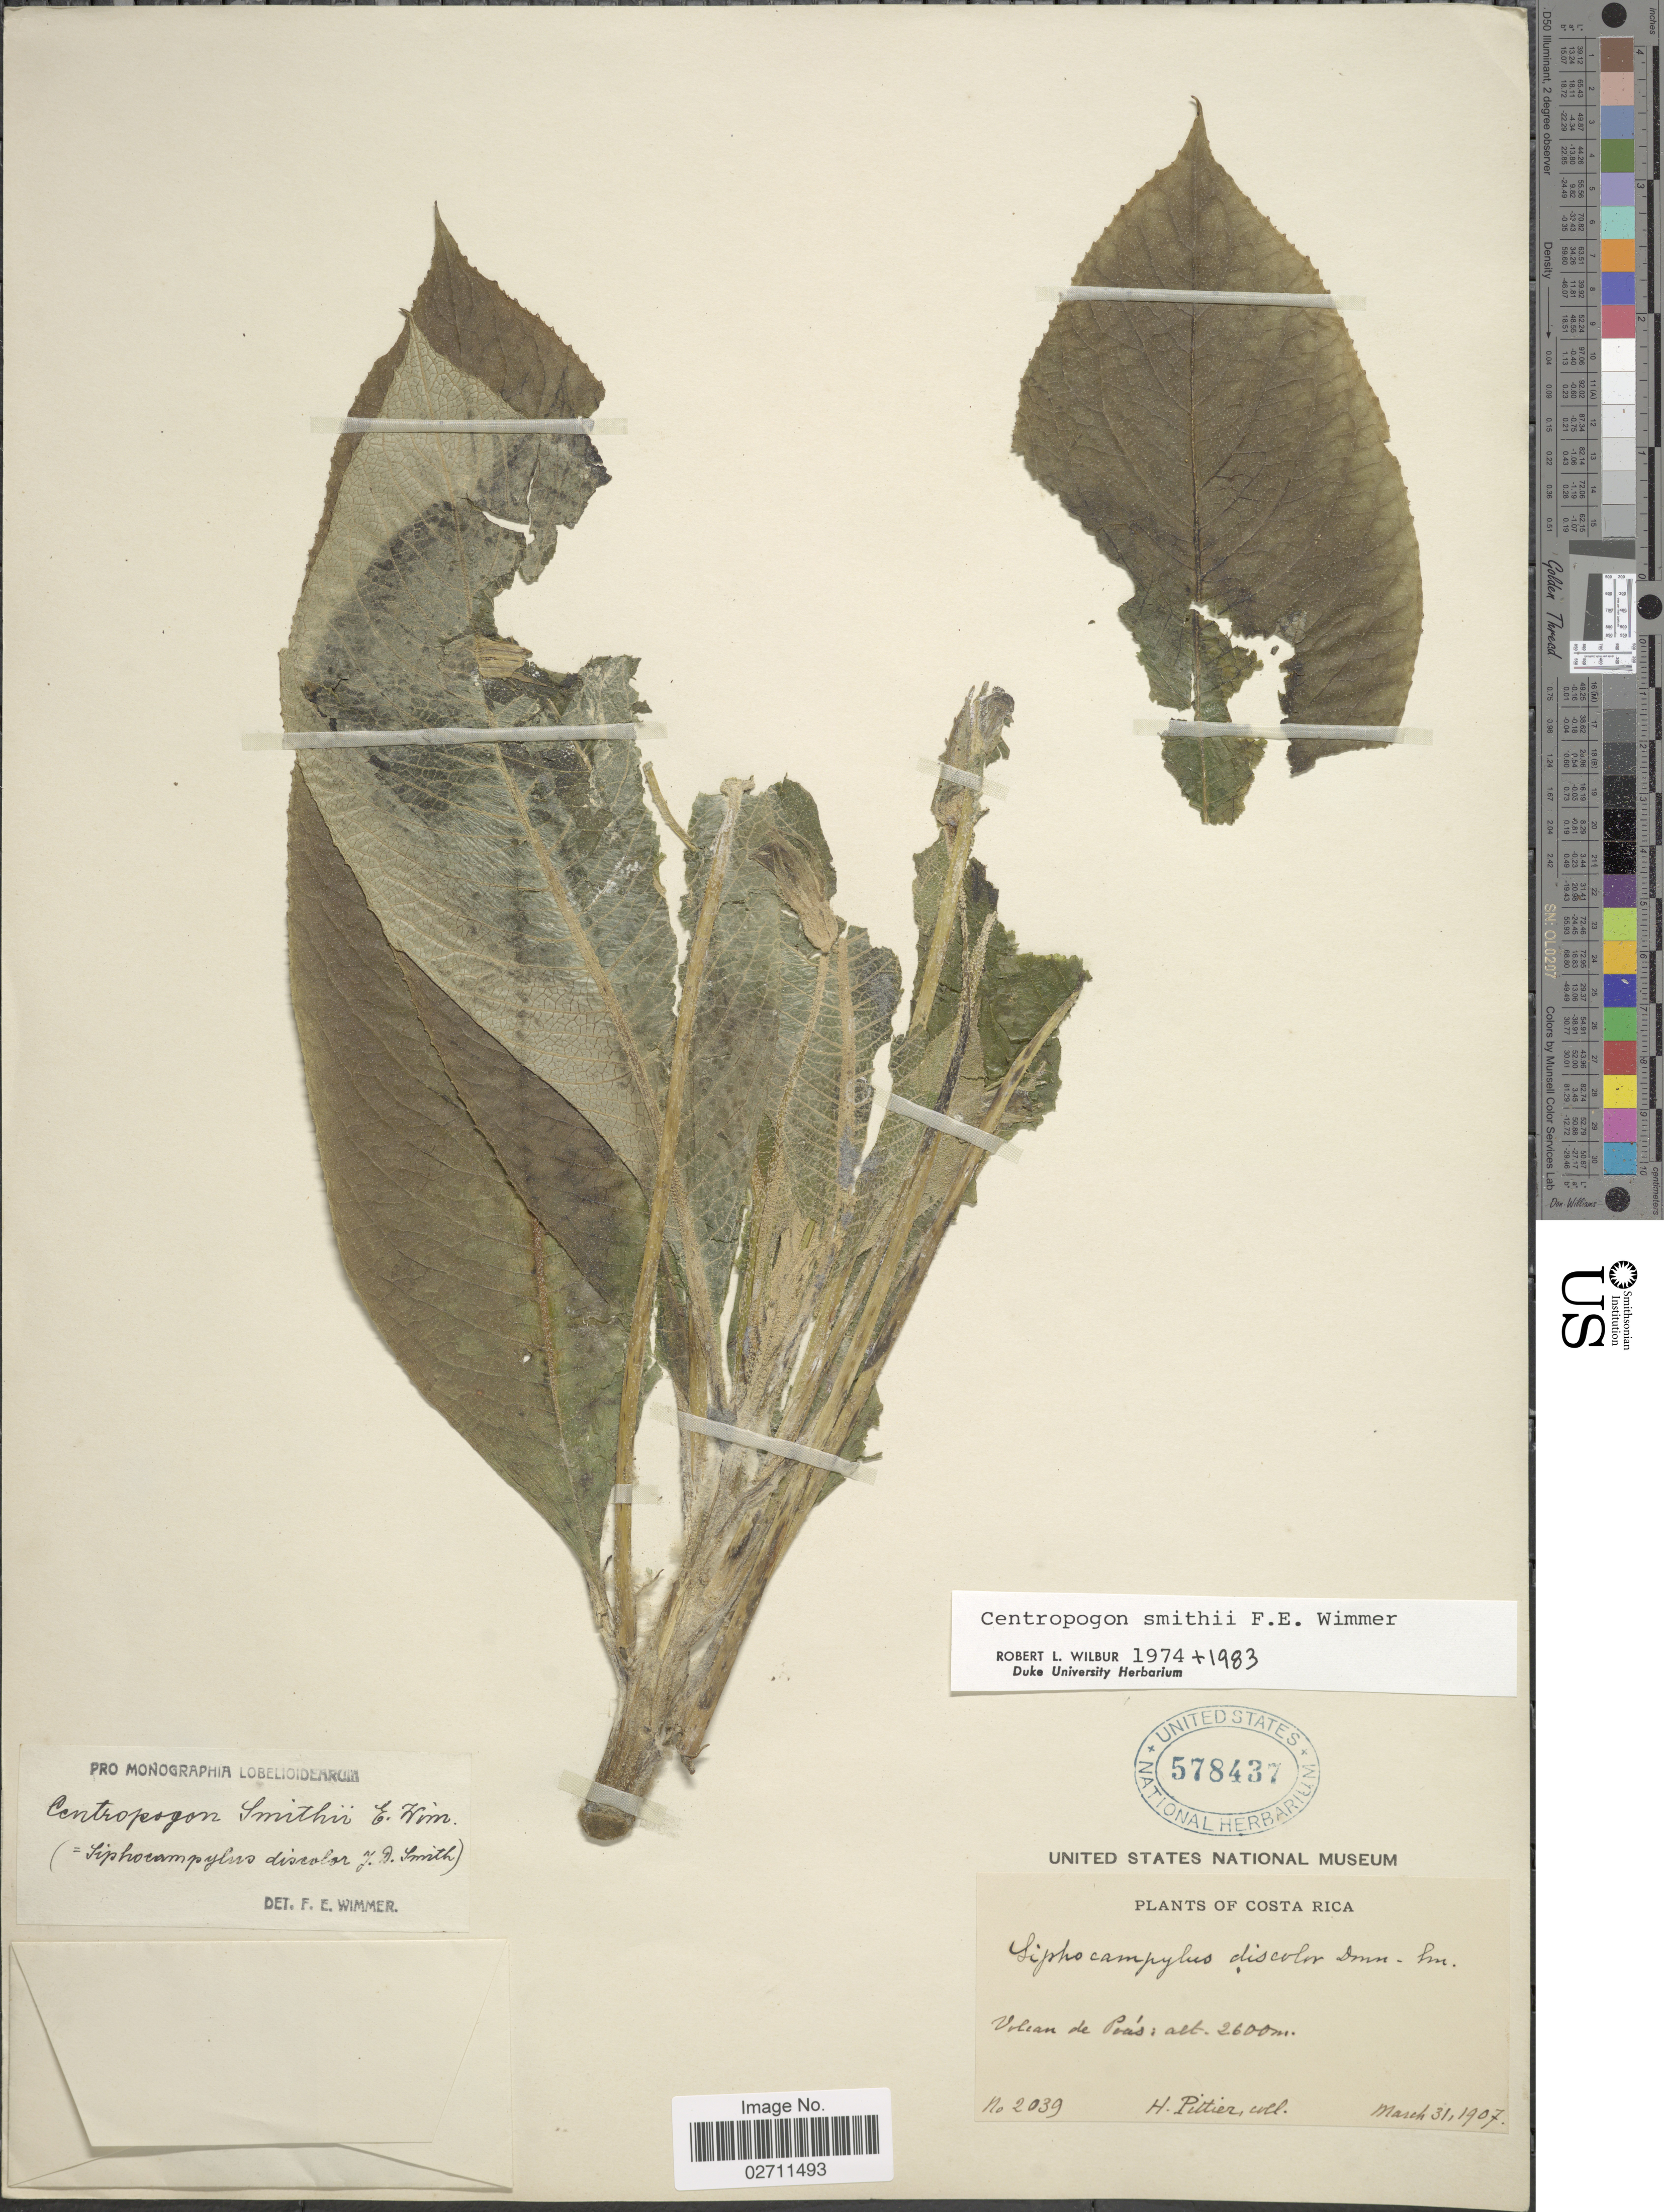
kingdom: Plantae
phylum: Tracheophyta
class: Magnoliopsida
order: Asterales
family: Campanulaceae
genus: Centropogon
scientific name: Centropogon smithii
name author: E. Wimm.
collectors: H. F. Pittier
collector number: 2039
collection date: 1907-03-31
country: Costa Rica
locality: Volcan de Poas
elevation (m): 2600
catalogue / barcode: US 578437